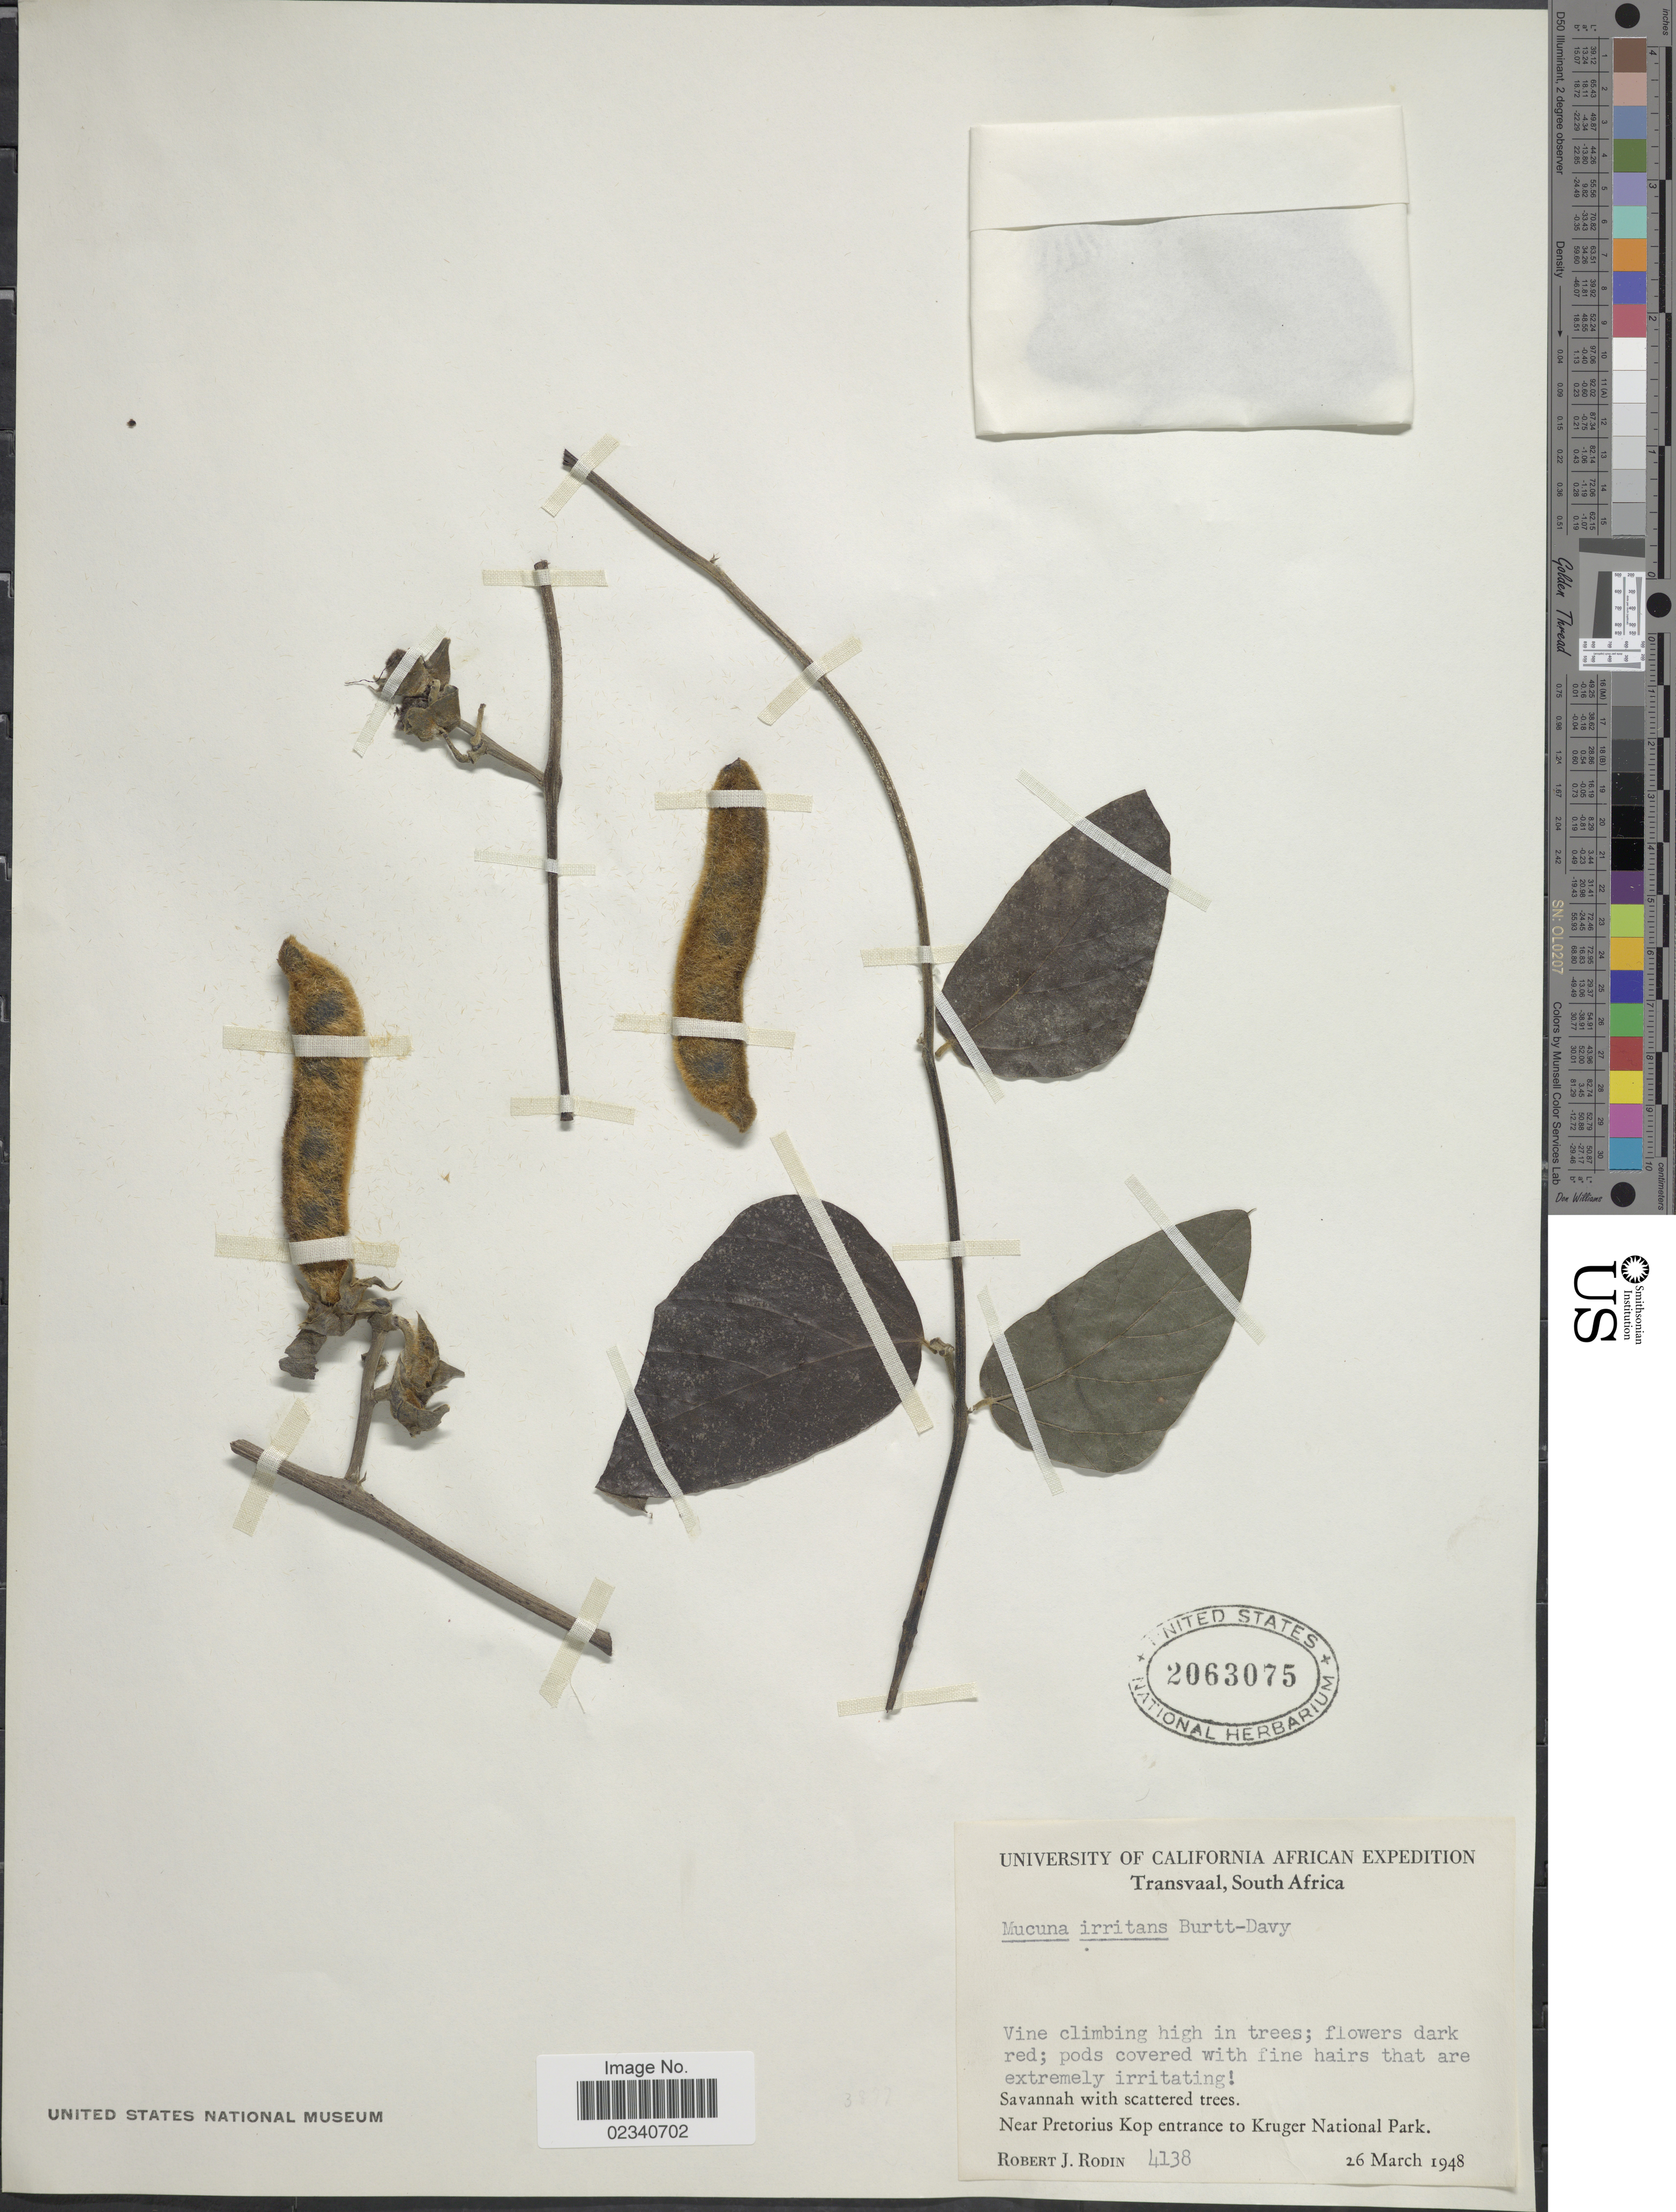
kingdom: Plantae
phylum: Tracheophyta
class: Magnoliopsida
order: Fabales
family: Fabaceae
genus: Mucuna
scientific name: Mucuna irritans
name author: Burtt Davy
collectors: R. J. Rodin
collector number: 4138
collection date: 1948-03-26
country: South Africa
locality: Near Pretorius Kop entrance to Kruger National Park. Transvaal, South-Africa.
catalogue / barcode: US 2063075